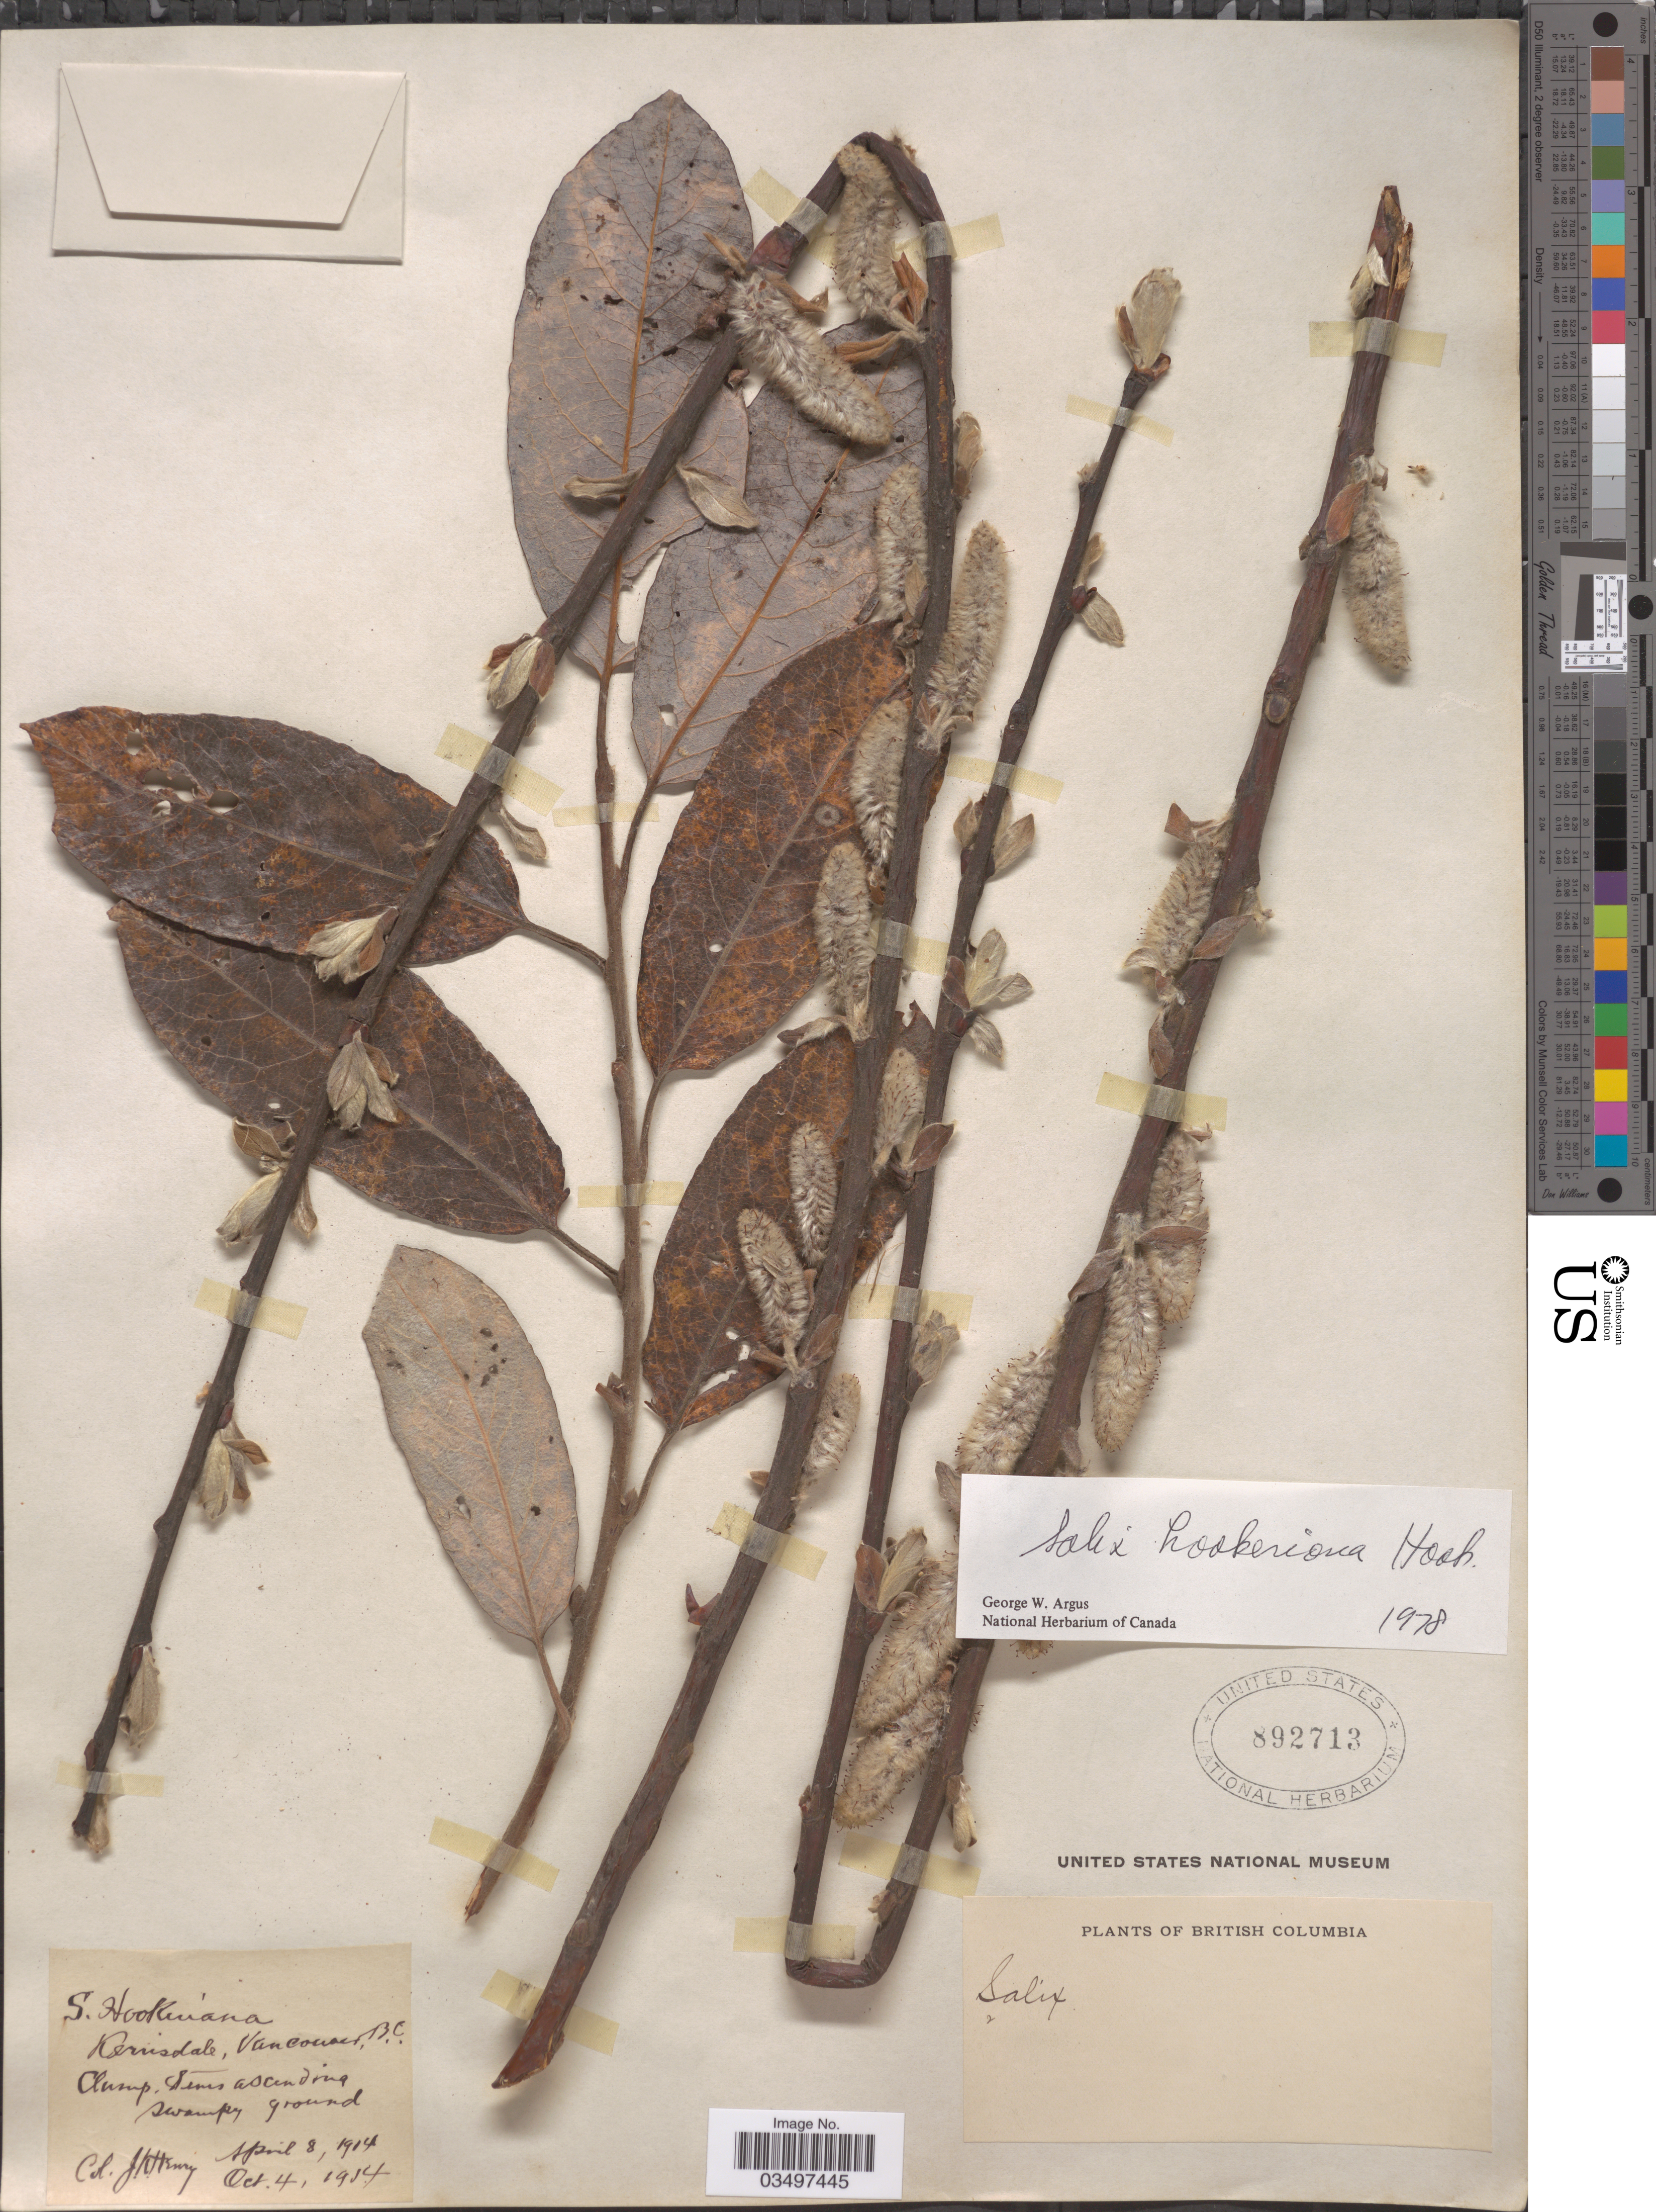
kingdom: Plantae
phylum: Tracheophyta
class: Magnoliopsida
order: Malpighiales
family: Salicaceae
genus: Salix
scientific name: Salix hookeriana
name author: Barratt ex Hook.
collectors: J. K. Henry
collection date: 1914-04-08/1914-10-04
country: Canada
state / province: British Columbia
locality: Kerrisdale, Vancouver.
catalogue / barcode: US 892713